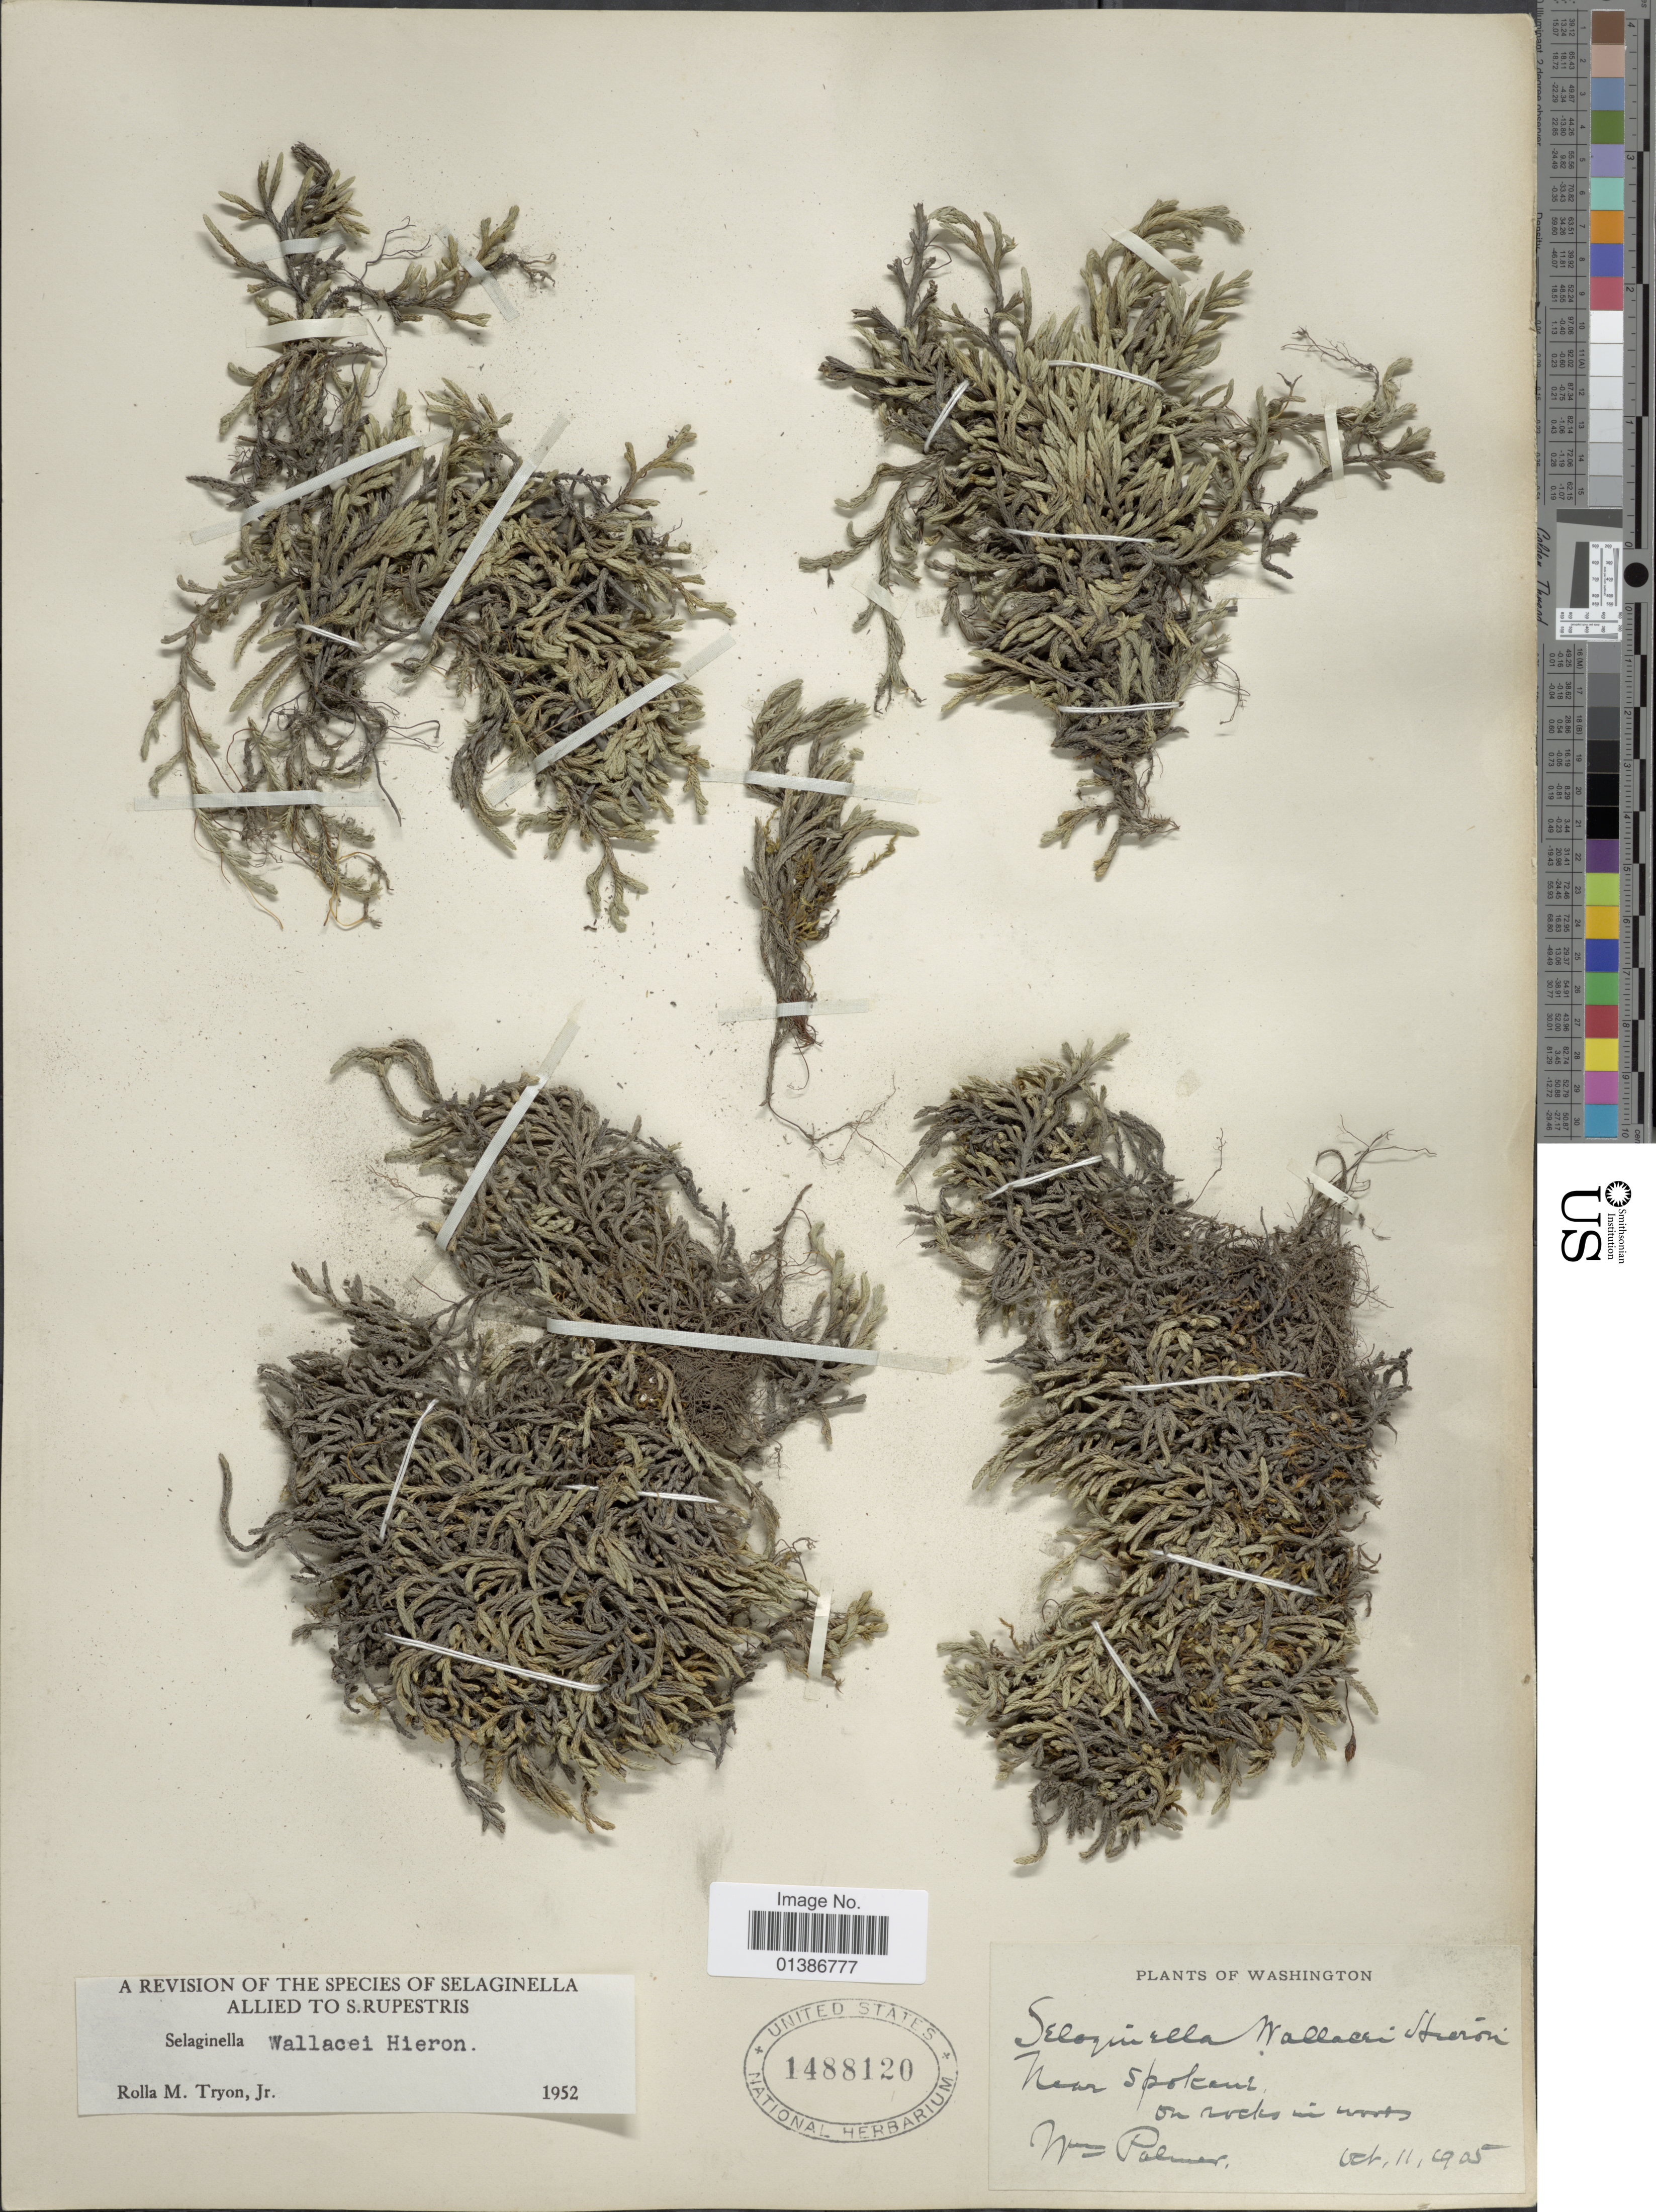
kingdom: Plantae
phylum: Tracheophyta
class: Lycopodiopsida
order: Selaginellales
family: Selaginellaceae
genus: Selaginella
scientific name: Selaginella wallacei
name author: Hieron.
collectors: W. Palmer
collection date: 1905-10-11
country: United States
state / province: Washington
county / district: Spokane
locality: Near Spokane, on rocks in woods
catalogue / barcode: US 1488120